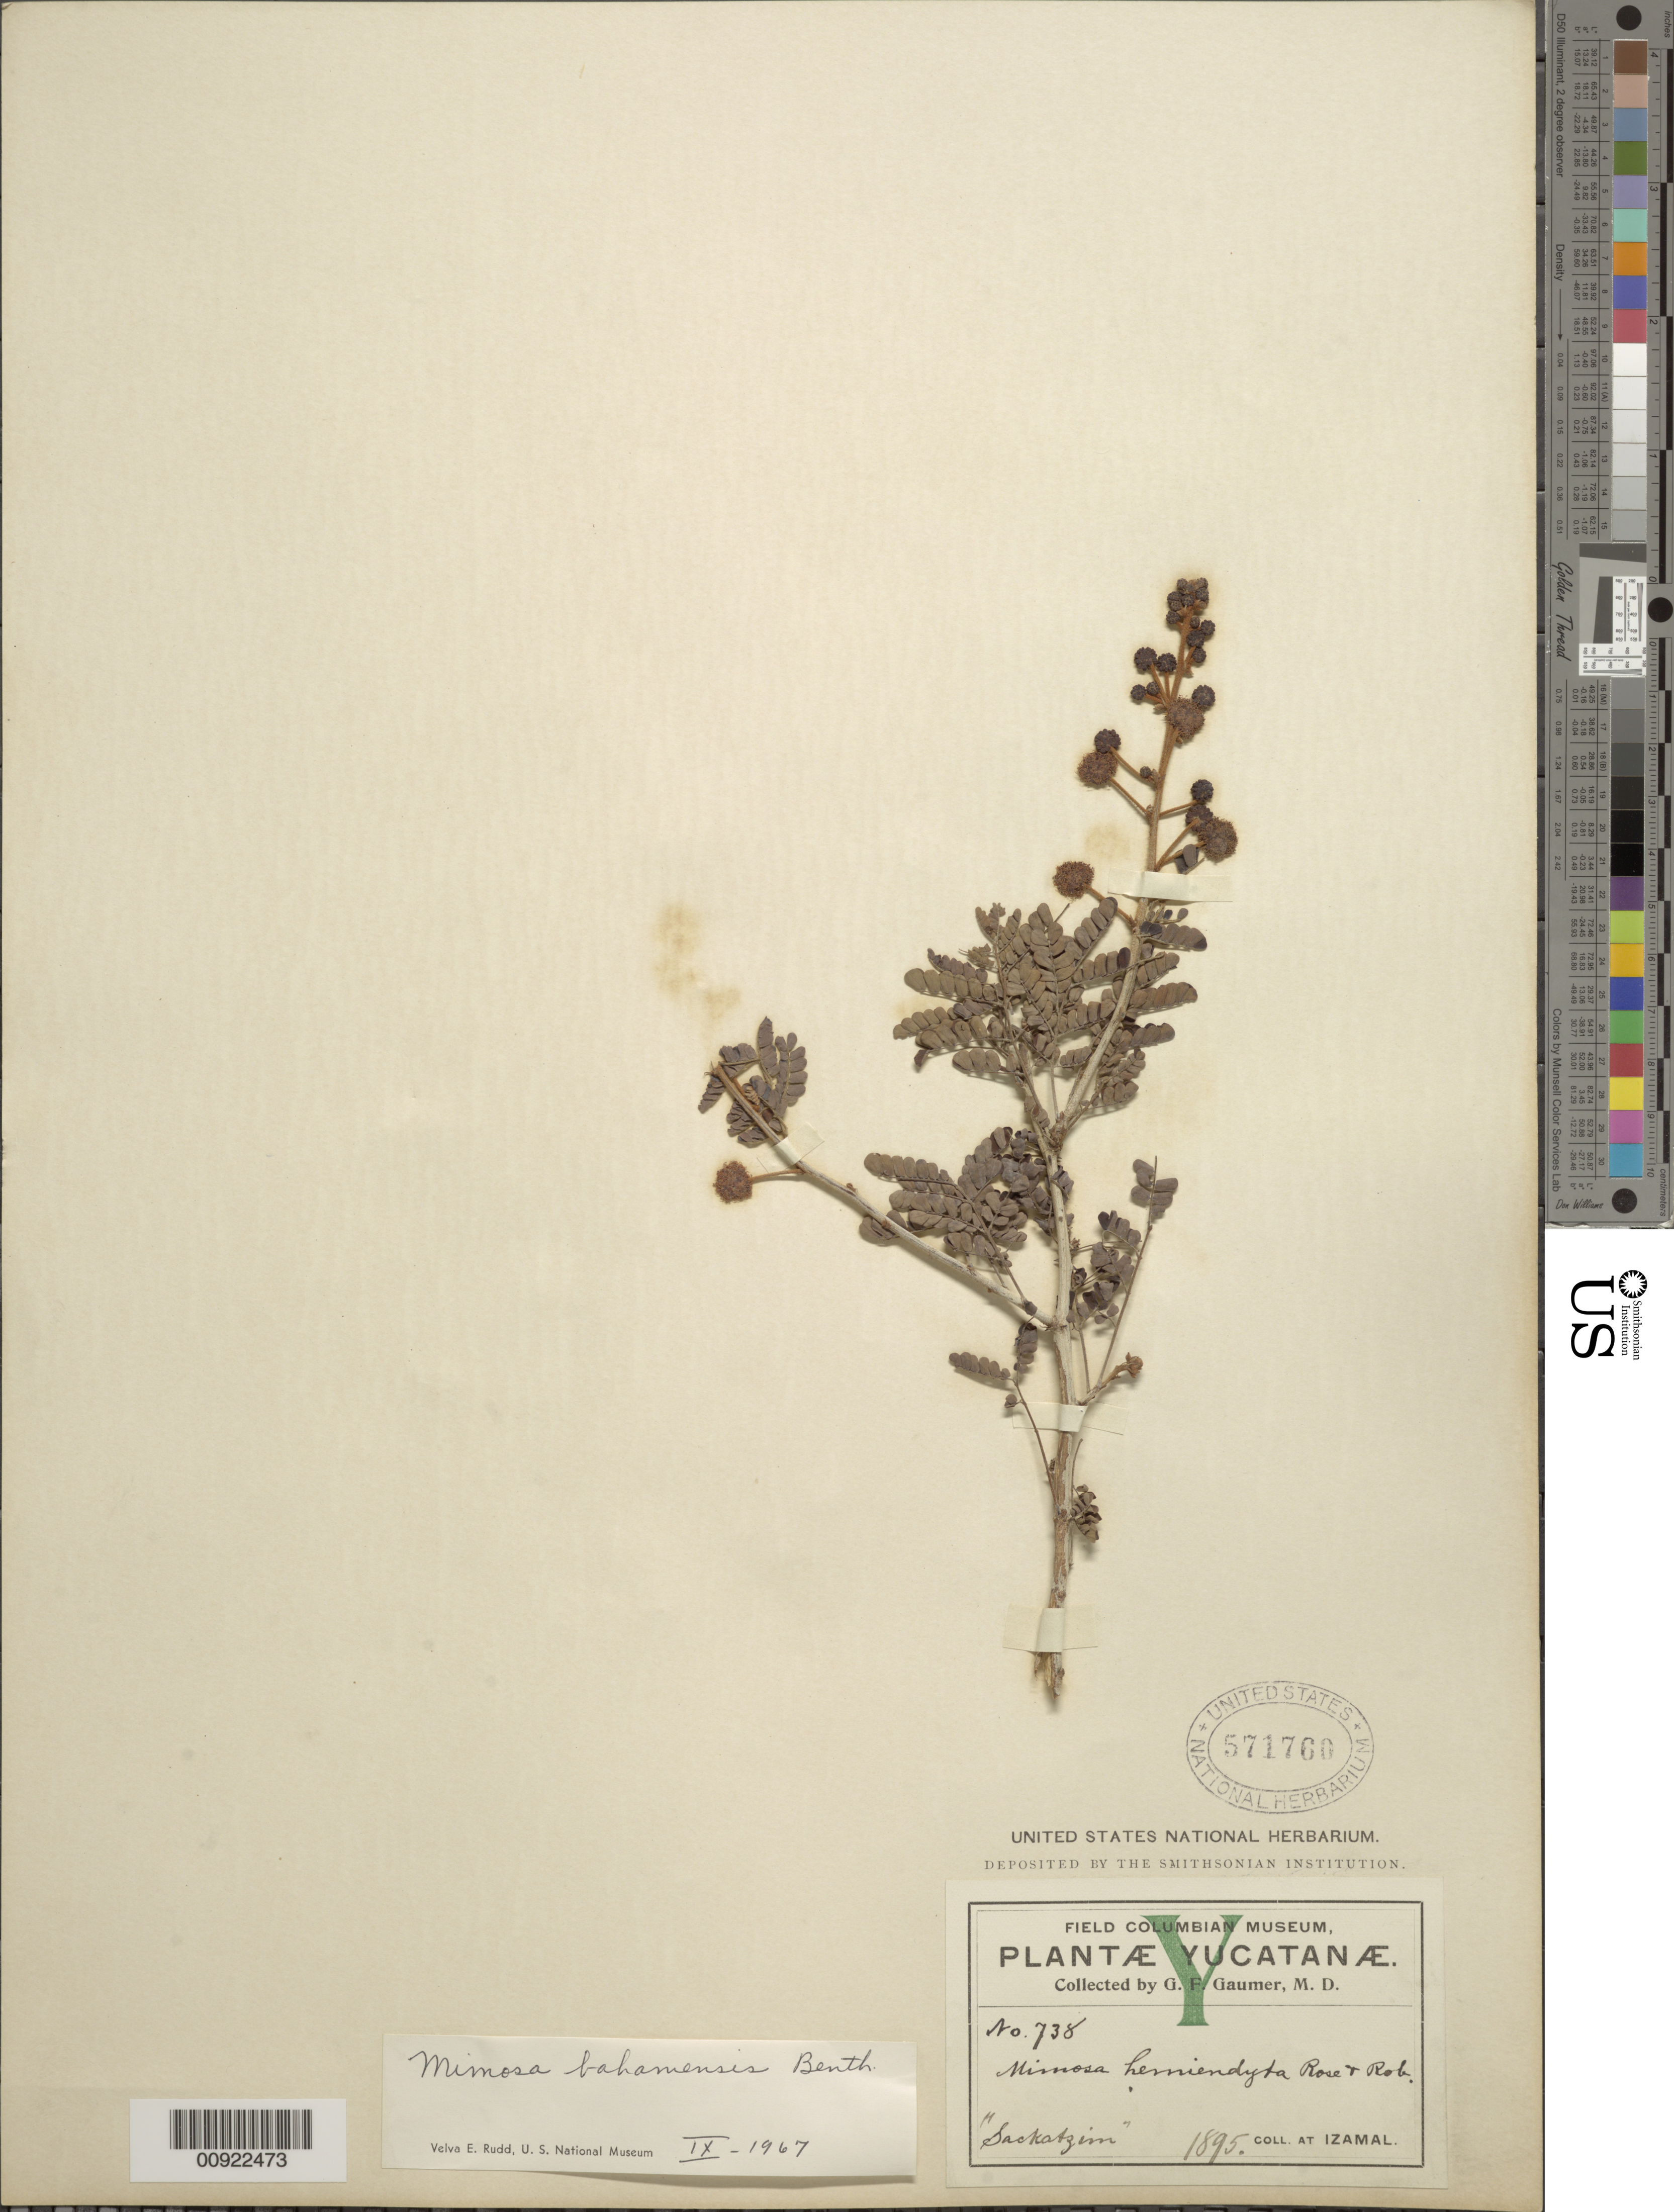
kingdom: Plantae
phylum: Tracheophyta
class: Magnoliopsida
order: Fabales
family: Fabaceae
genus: Mimosa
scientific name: Mimosa bahamensis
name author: Benth.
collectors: G. F. Gaumer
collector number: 738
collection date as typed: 1895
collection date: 1895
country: Mexico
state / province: Yucatán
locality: Izamal.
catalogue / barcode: US 571760